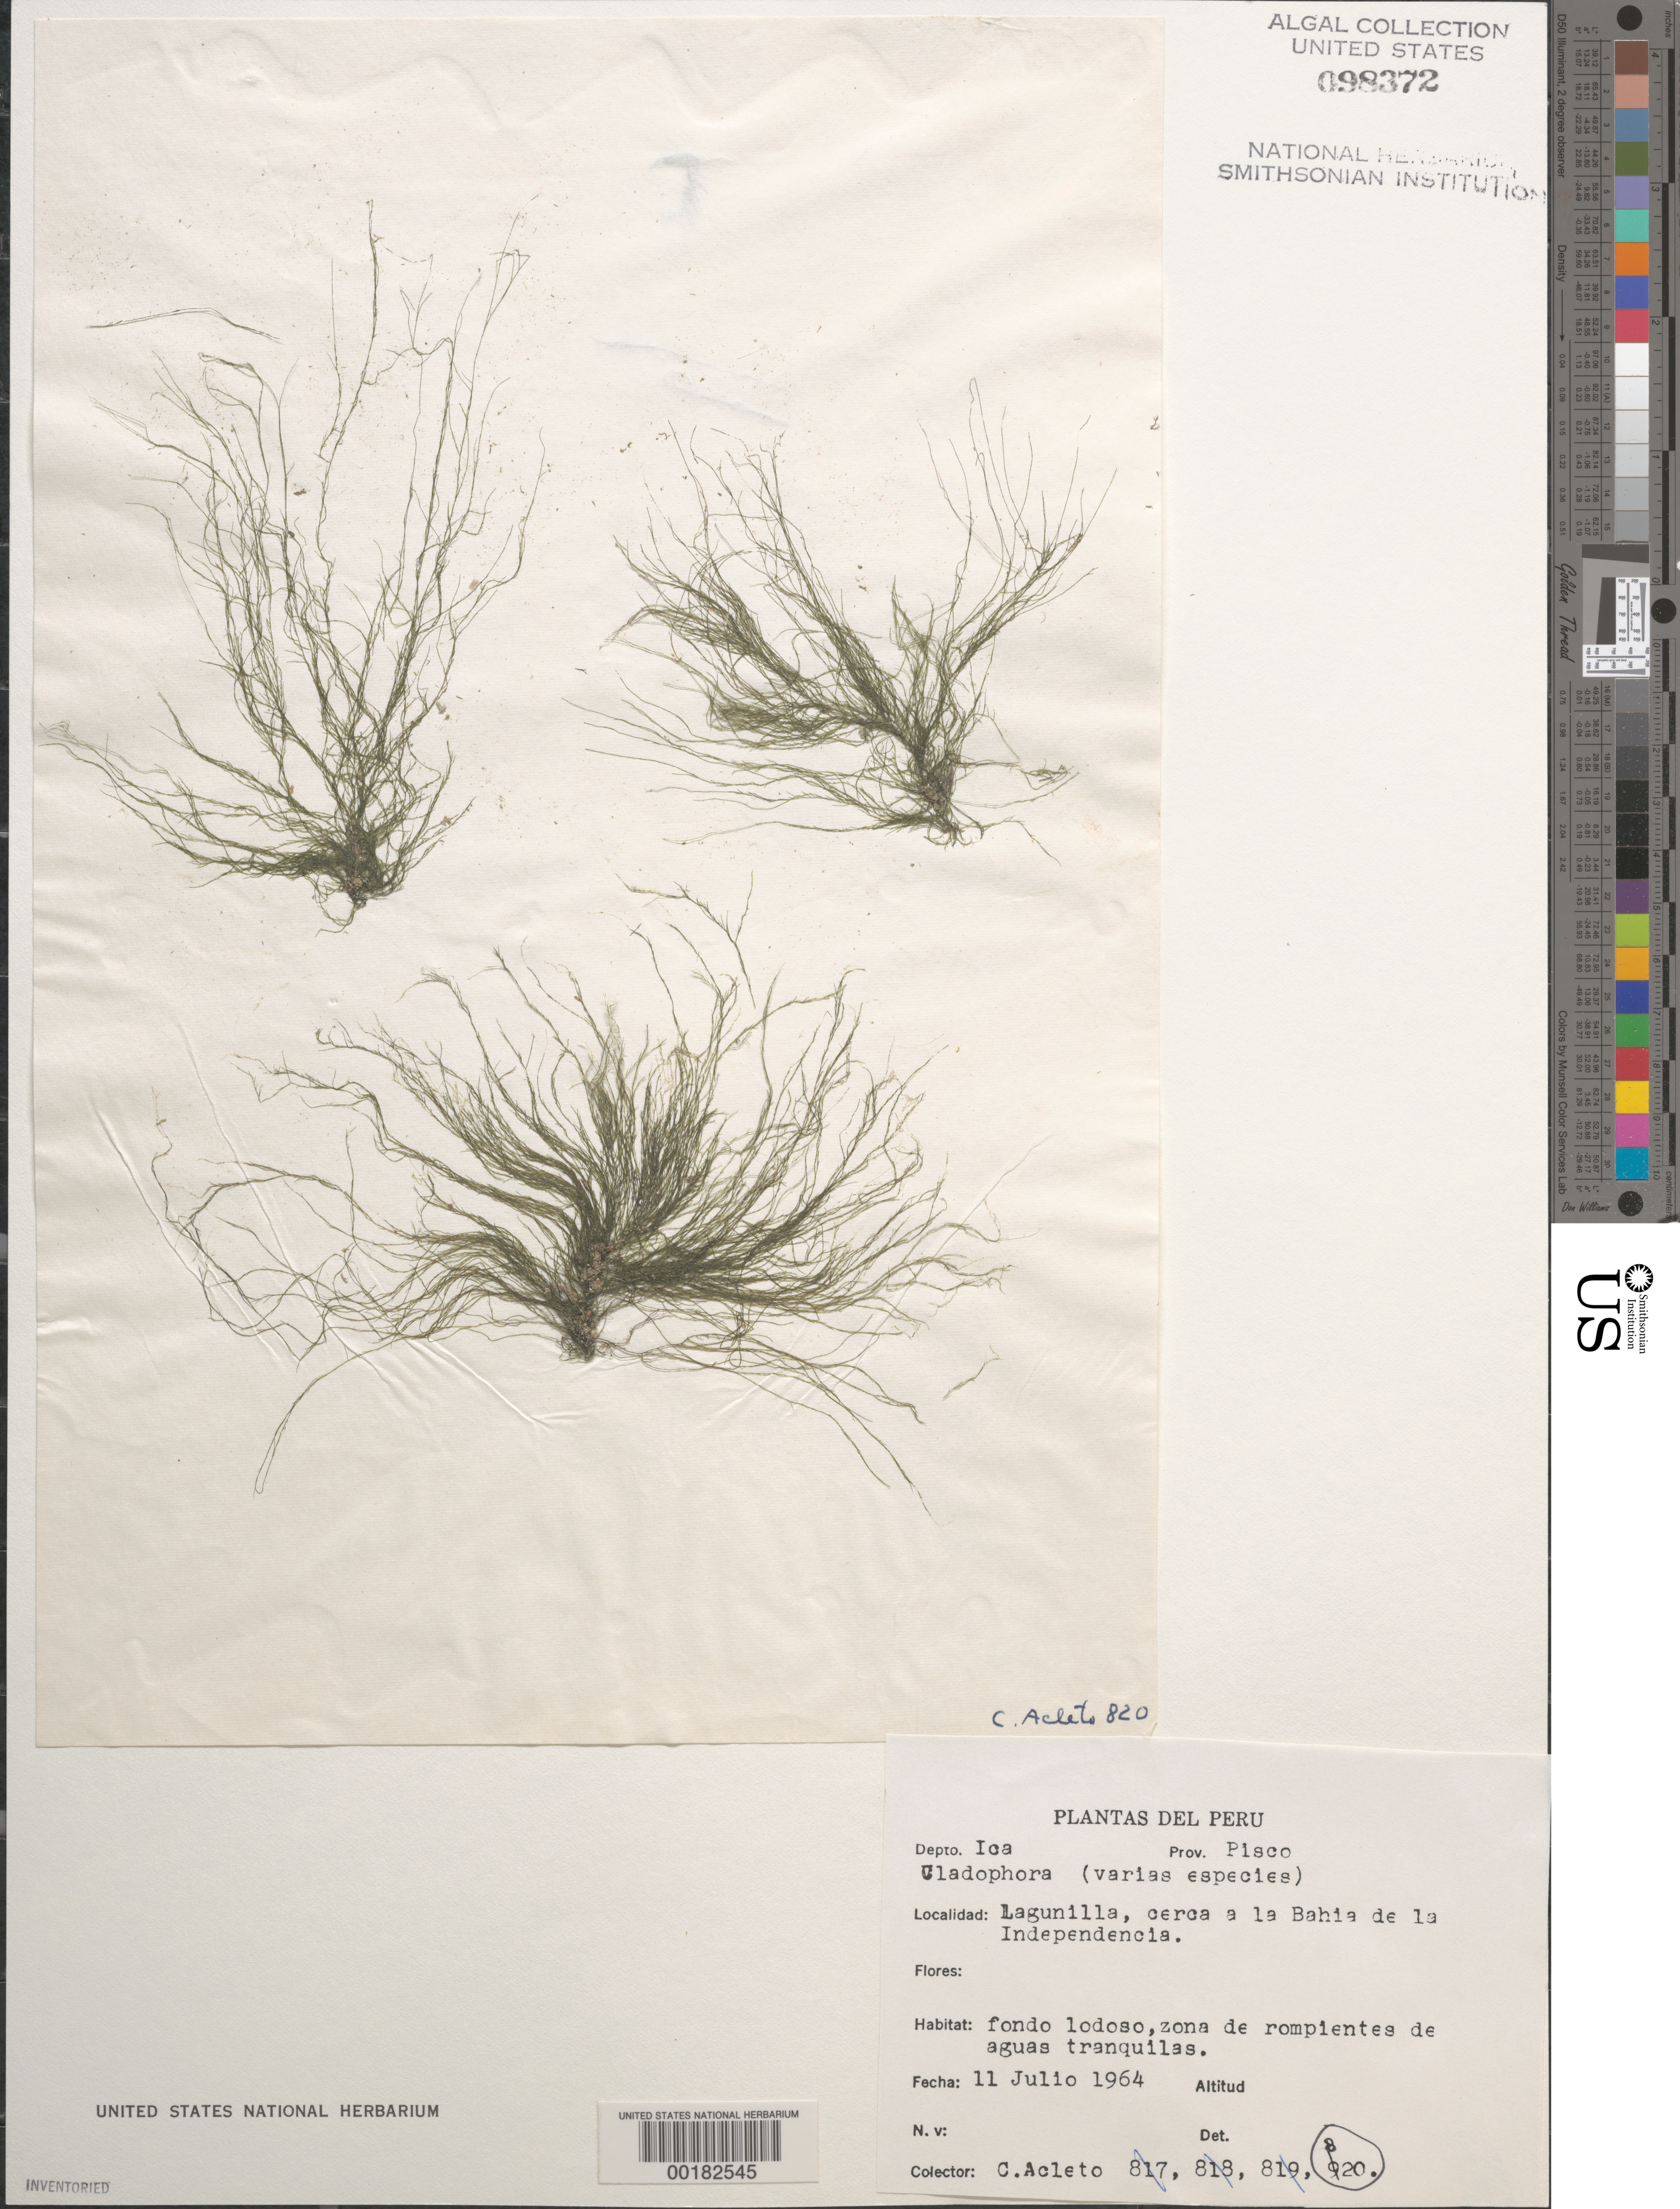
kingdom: Plantae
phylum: Chlorophyta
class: Ulvophyceae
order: Cladophorales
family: Cladophoraceae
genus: Cladophora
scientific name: Cladophora sp.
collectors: C. Acleto O.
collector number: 820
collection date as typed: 11 Jul 1964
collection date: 1964-07-11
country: Peru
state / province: Ica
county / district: Pisco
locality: Lagunilla, near Bahía de La Independencia, Pisco Province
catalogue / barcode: US 98372